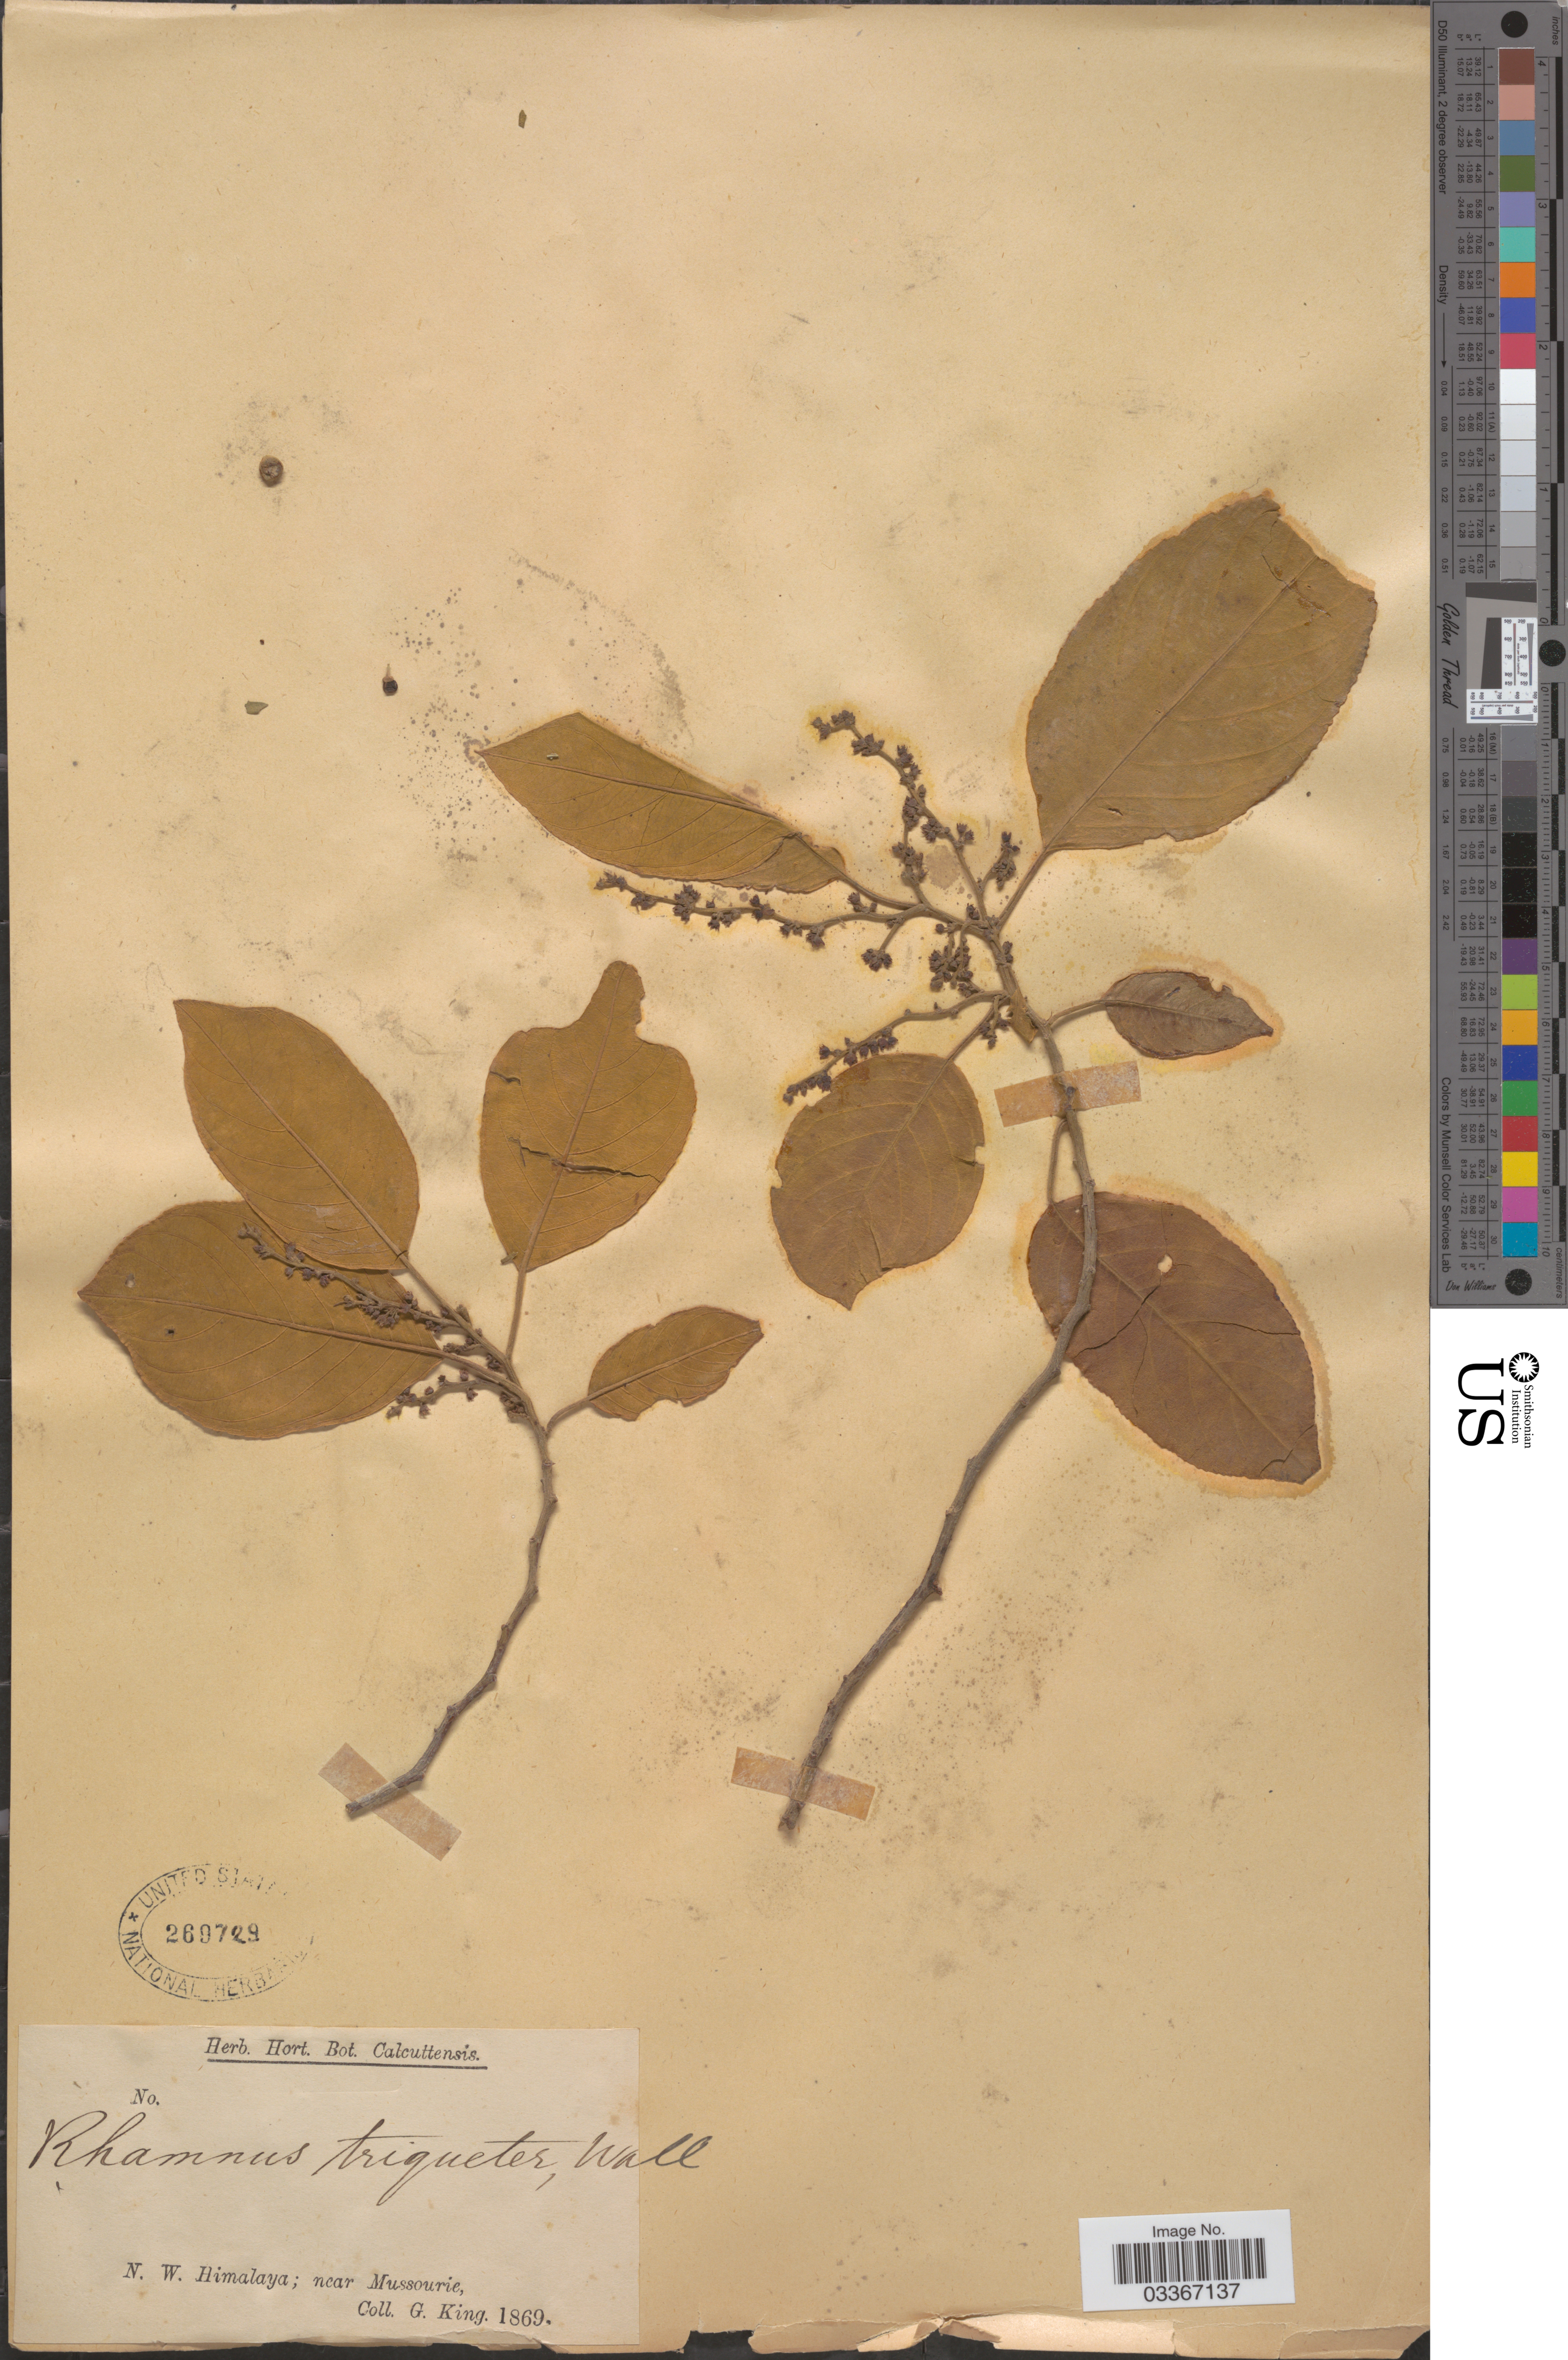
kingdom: Plantae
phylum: Tracheophyta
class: Magnoliopsida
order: Rosales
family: Rhamnaceae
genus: Rhamnus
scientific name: Rhamnus triquetra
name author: (Wall.) Brandis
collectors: G. King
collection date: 1869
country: India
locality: N. w. Himalaya; near Mussourie.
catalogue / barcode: US 269729